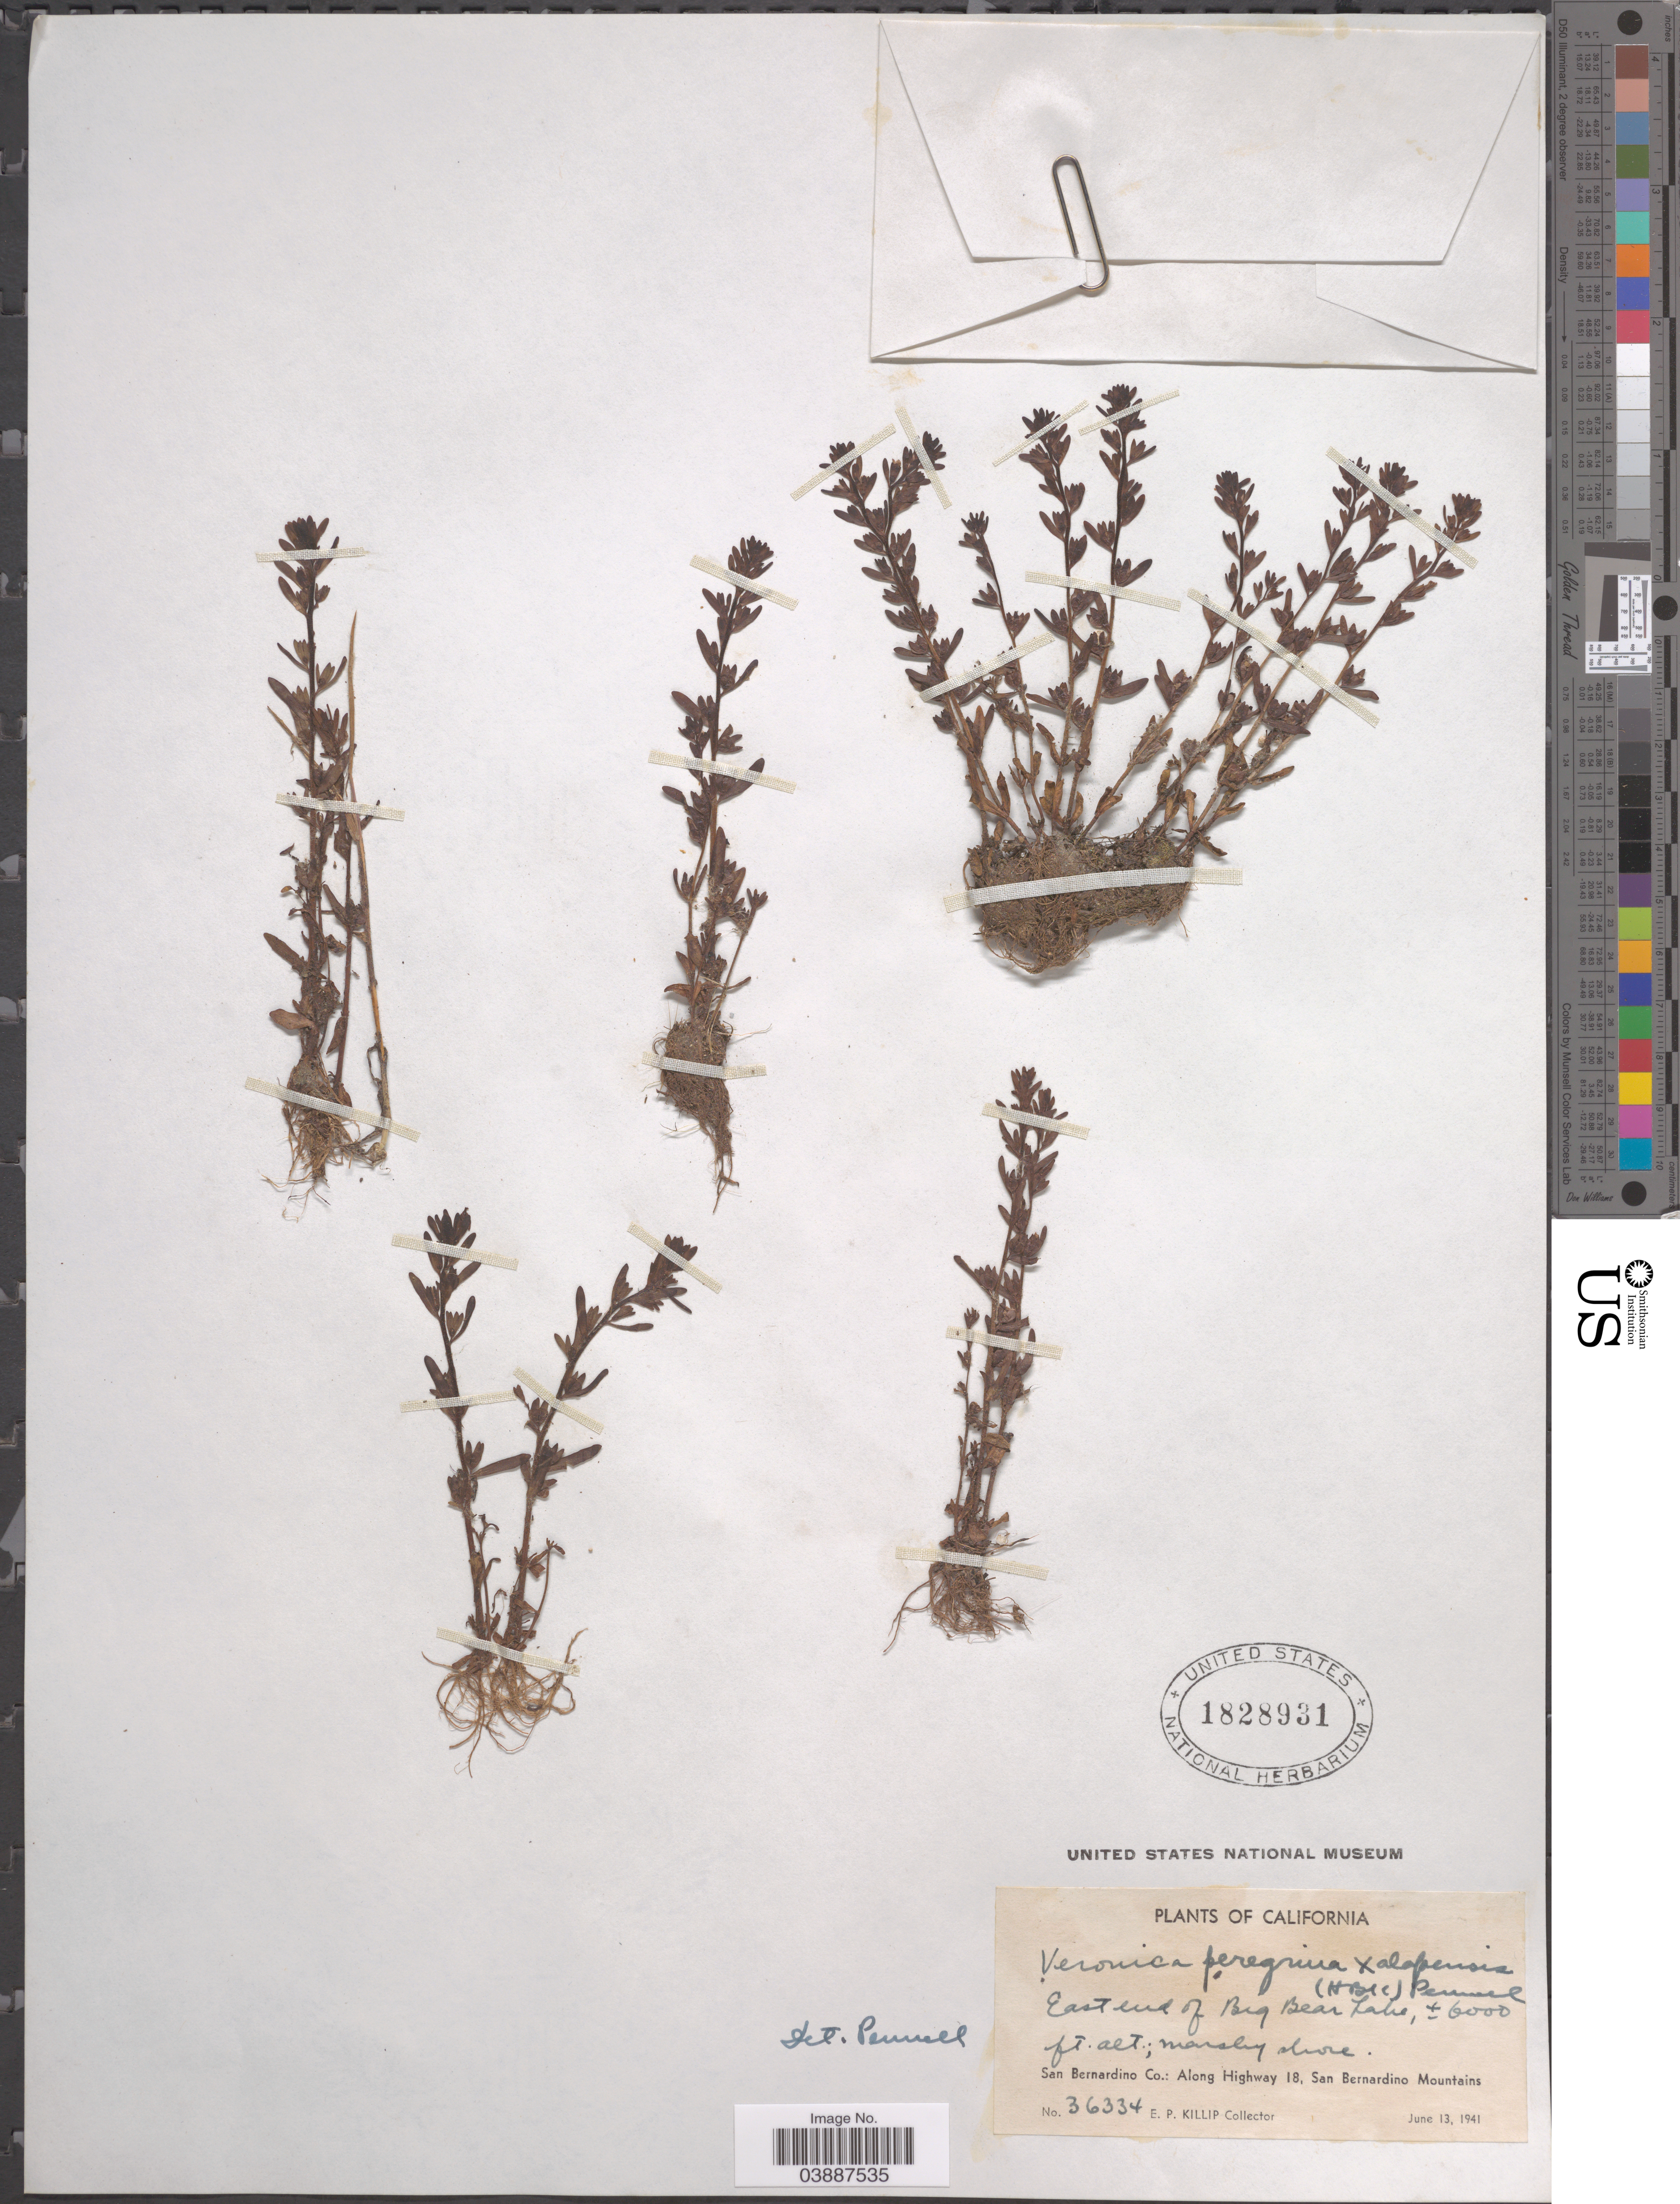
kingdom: Plantae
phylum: Tracheophyta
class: Magnoliopsida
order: Lamiales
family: Plantaginaceae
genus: Veronica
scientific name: Veronica peregrina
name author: L.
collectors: E. P. Killip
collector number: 36334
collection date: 1941-06-13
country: United States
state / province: California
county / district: San Bernardino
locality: East end of Big Bear Lake. San Bernardino Co.: Along Highway 18, San Bernardino Mountains.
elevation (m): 1829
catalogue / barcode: US 1828931